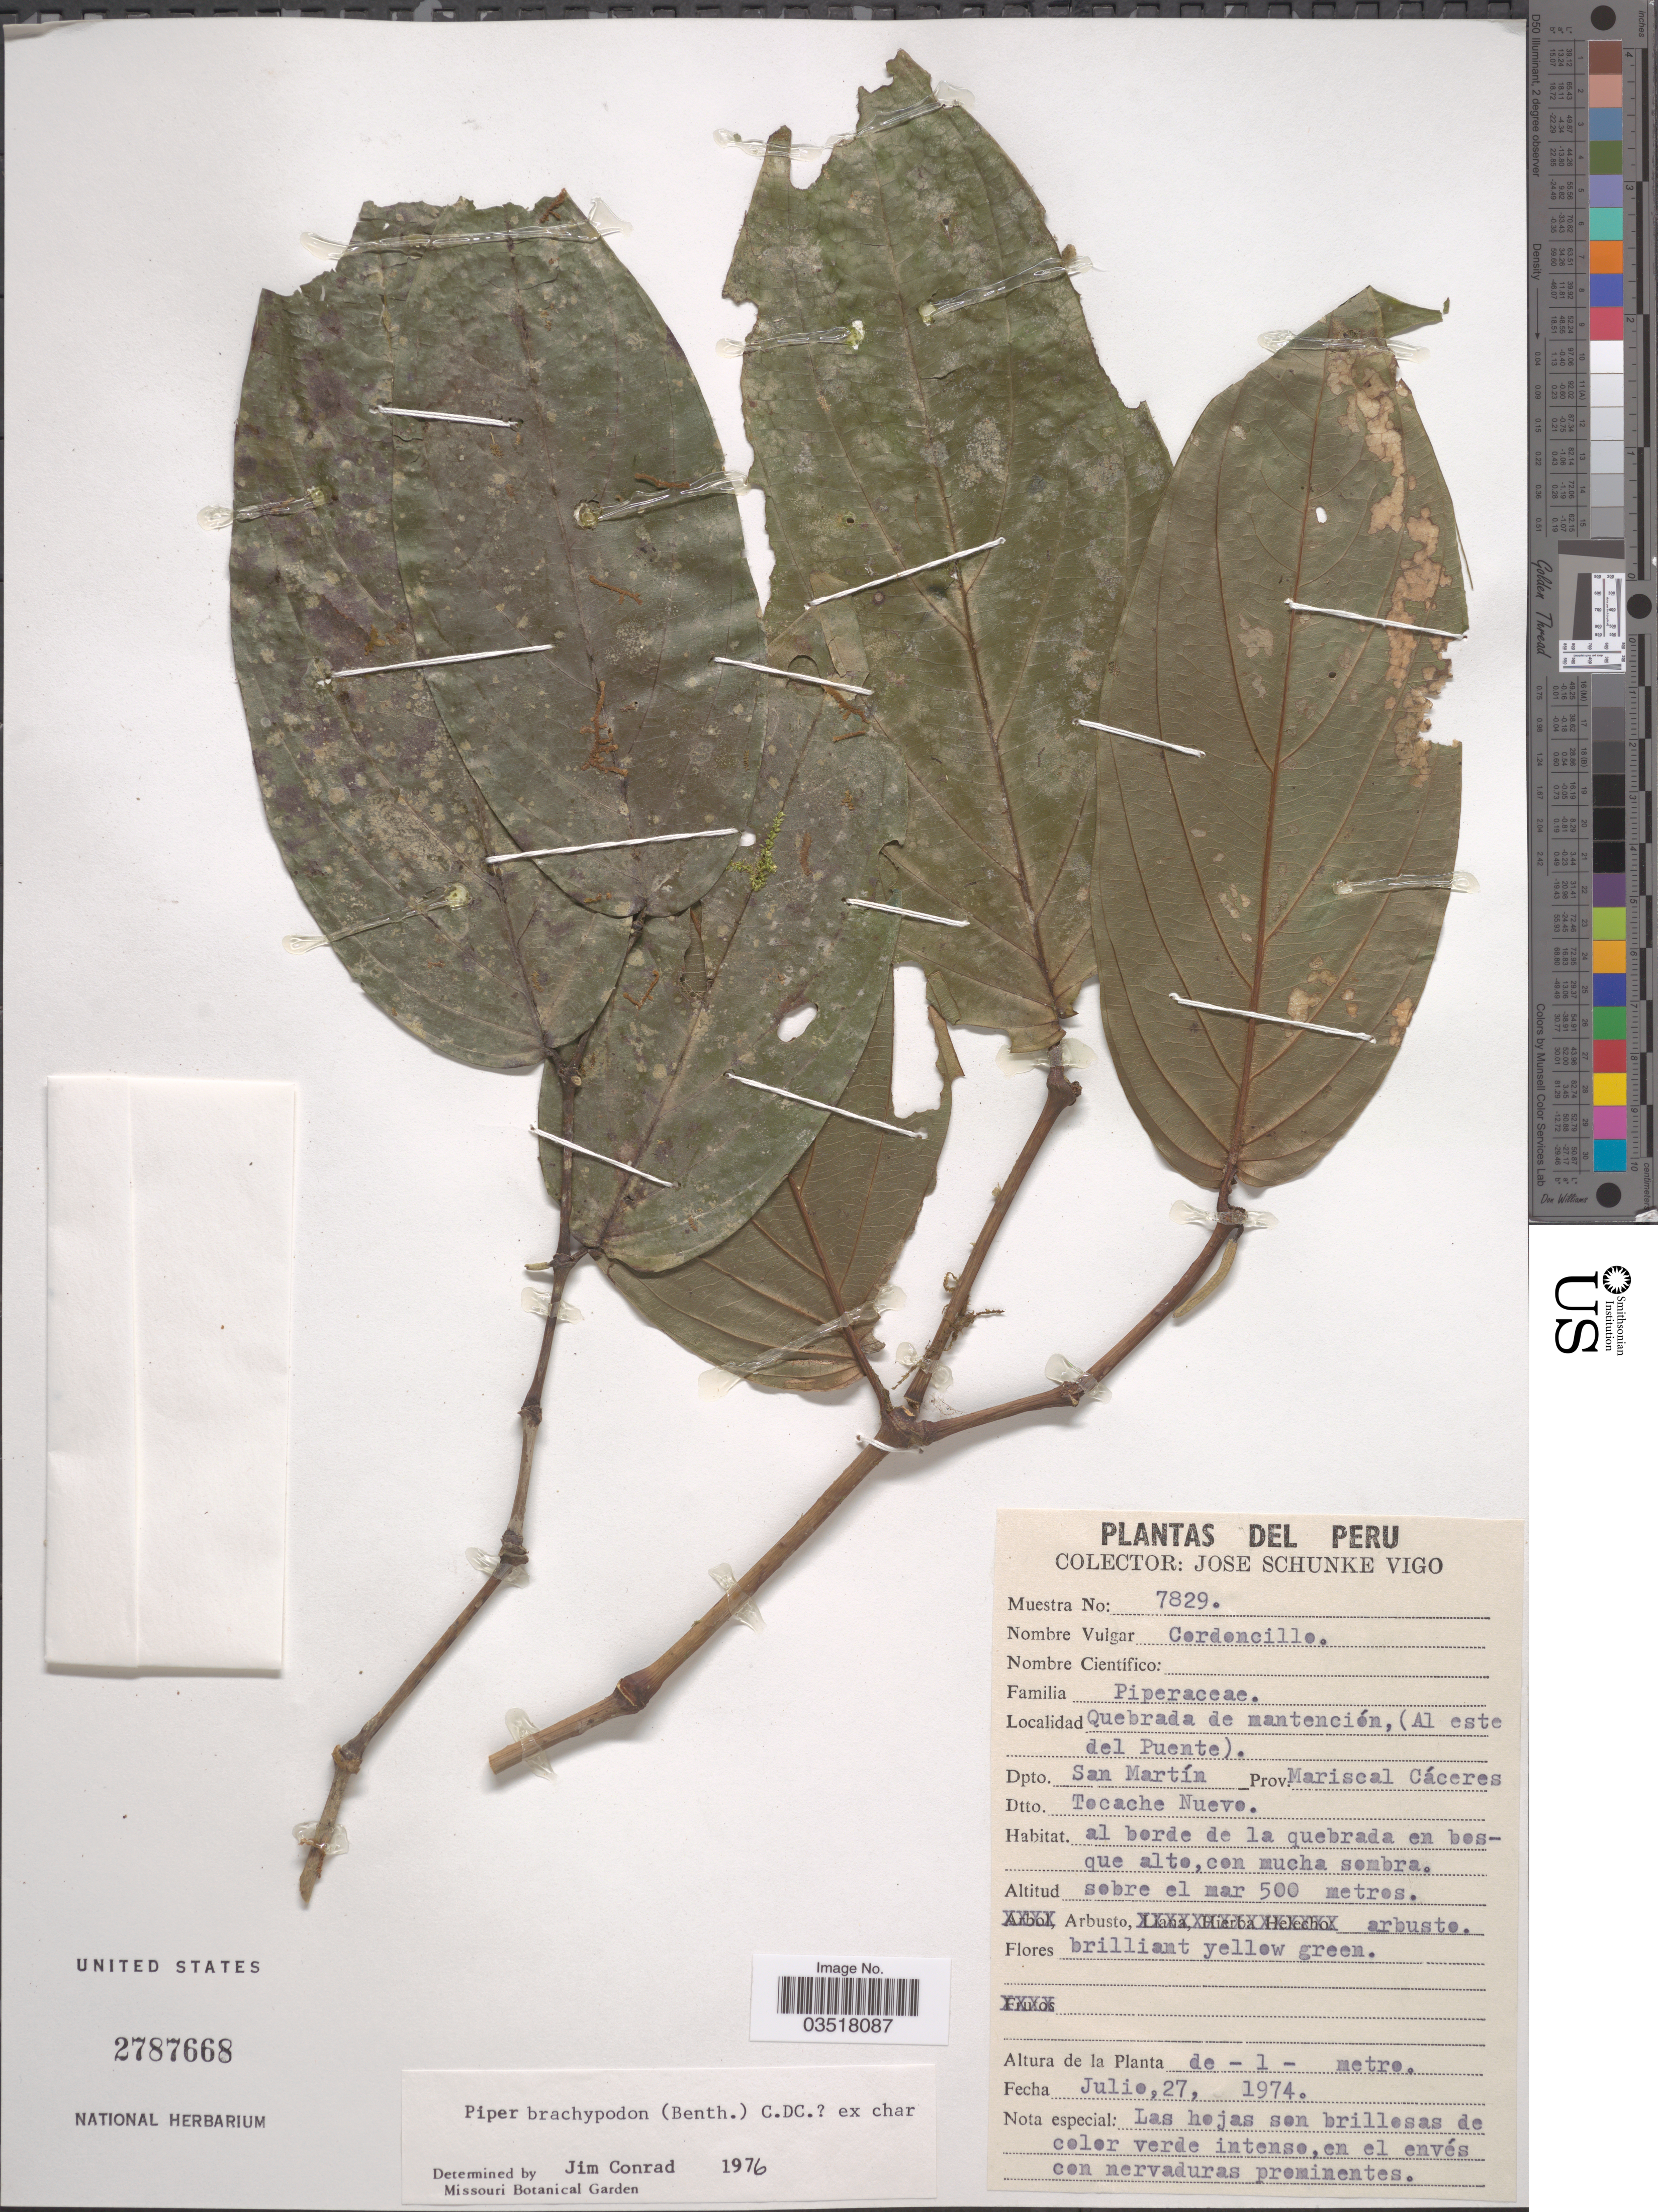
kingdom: Plantae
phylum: Tracheophyta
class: Magnoliopsida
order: Piperales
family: Piperaceae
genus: Piper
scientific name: Piper brachypodon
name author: (Benth.) C. DC.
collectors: J. Schunke Vigo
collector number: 7829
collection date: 1974-07-27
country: Peru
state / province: San Martín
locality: Quebrada de mantención, (Al este del Puente). Dpto. San Martín. Prov. Mariscal Cáceres. Dtto. Tocache Nuevo.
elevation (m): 500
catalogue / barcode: US 2787668